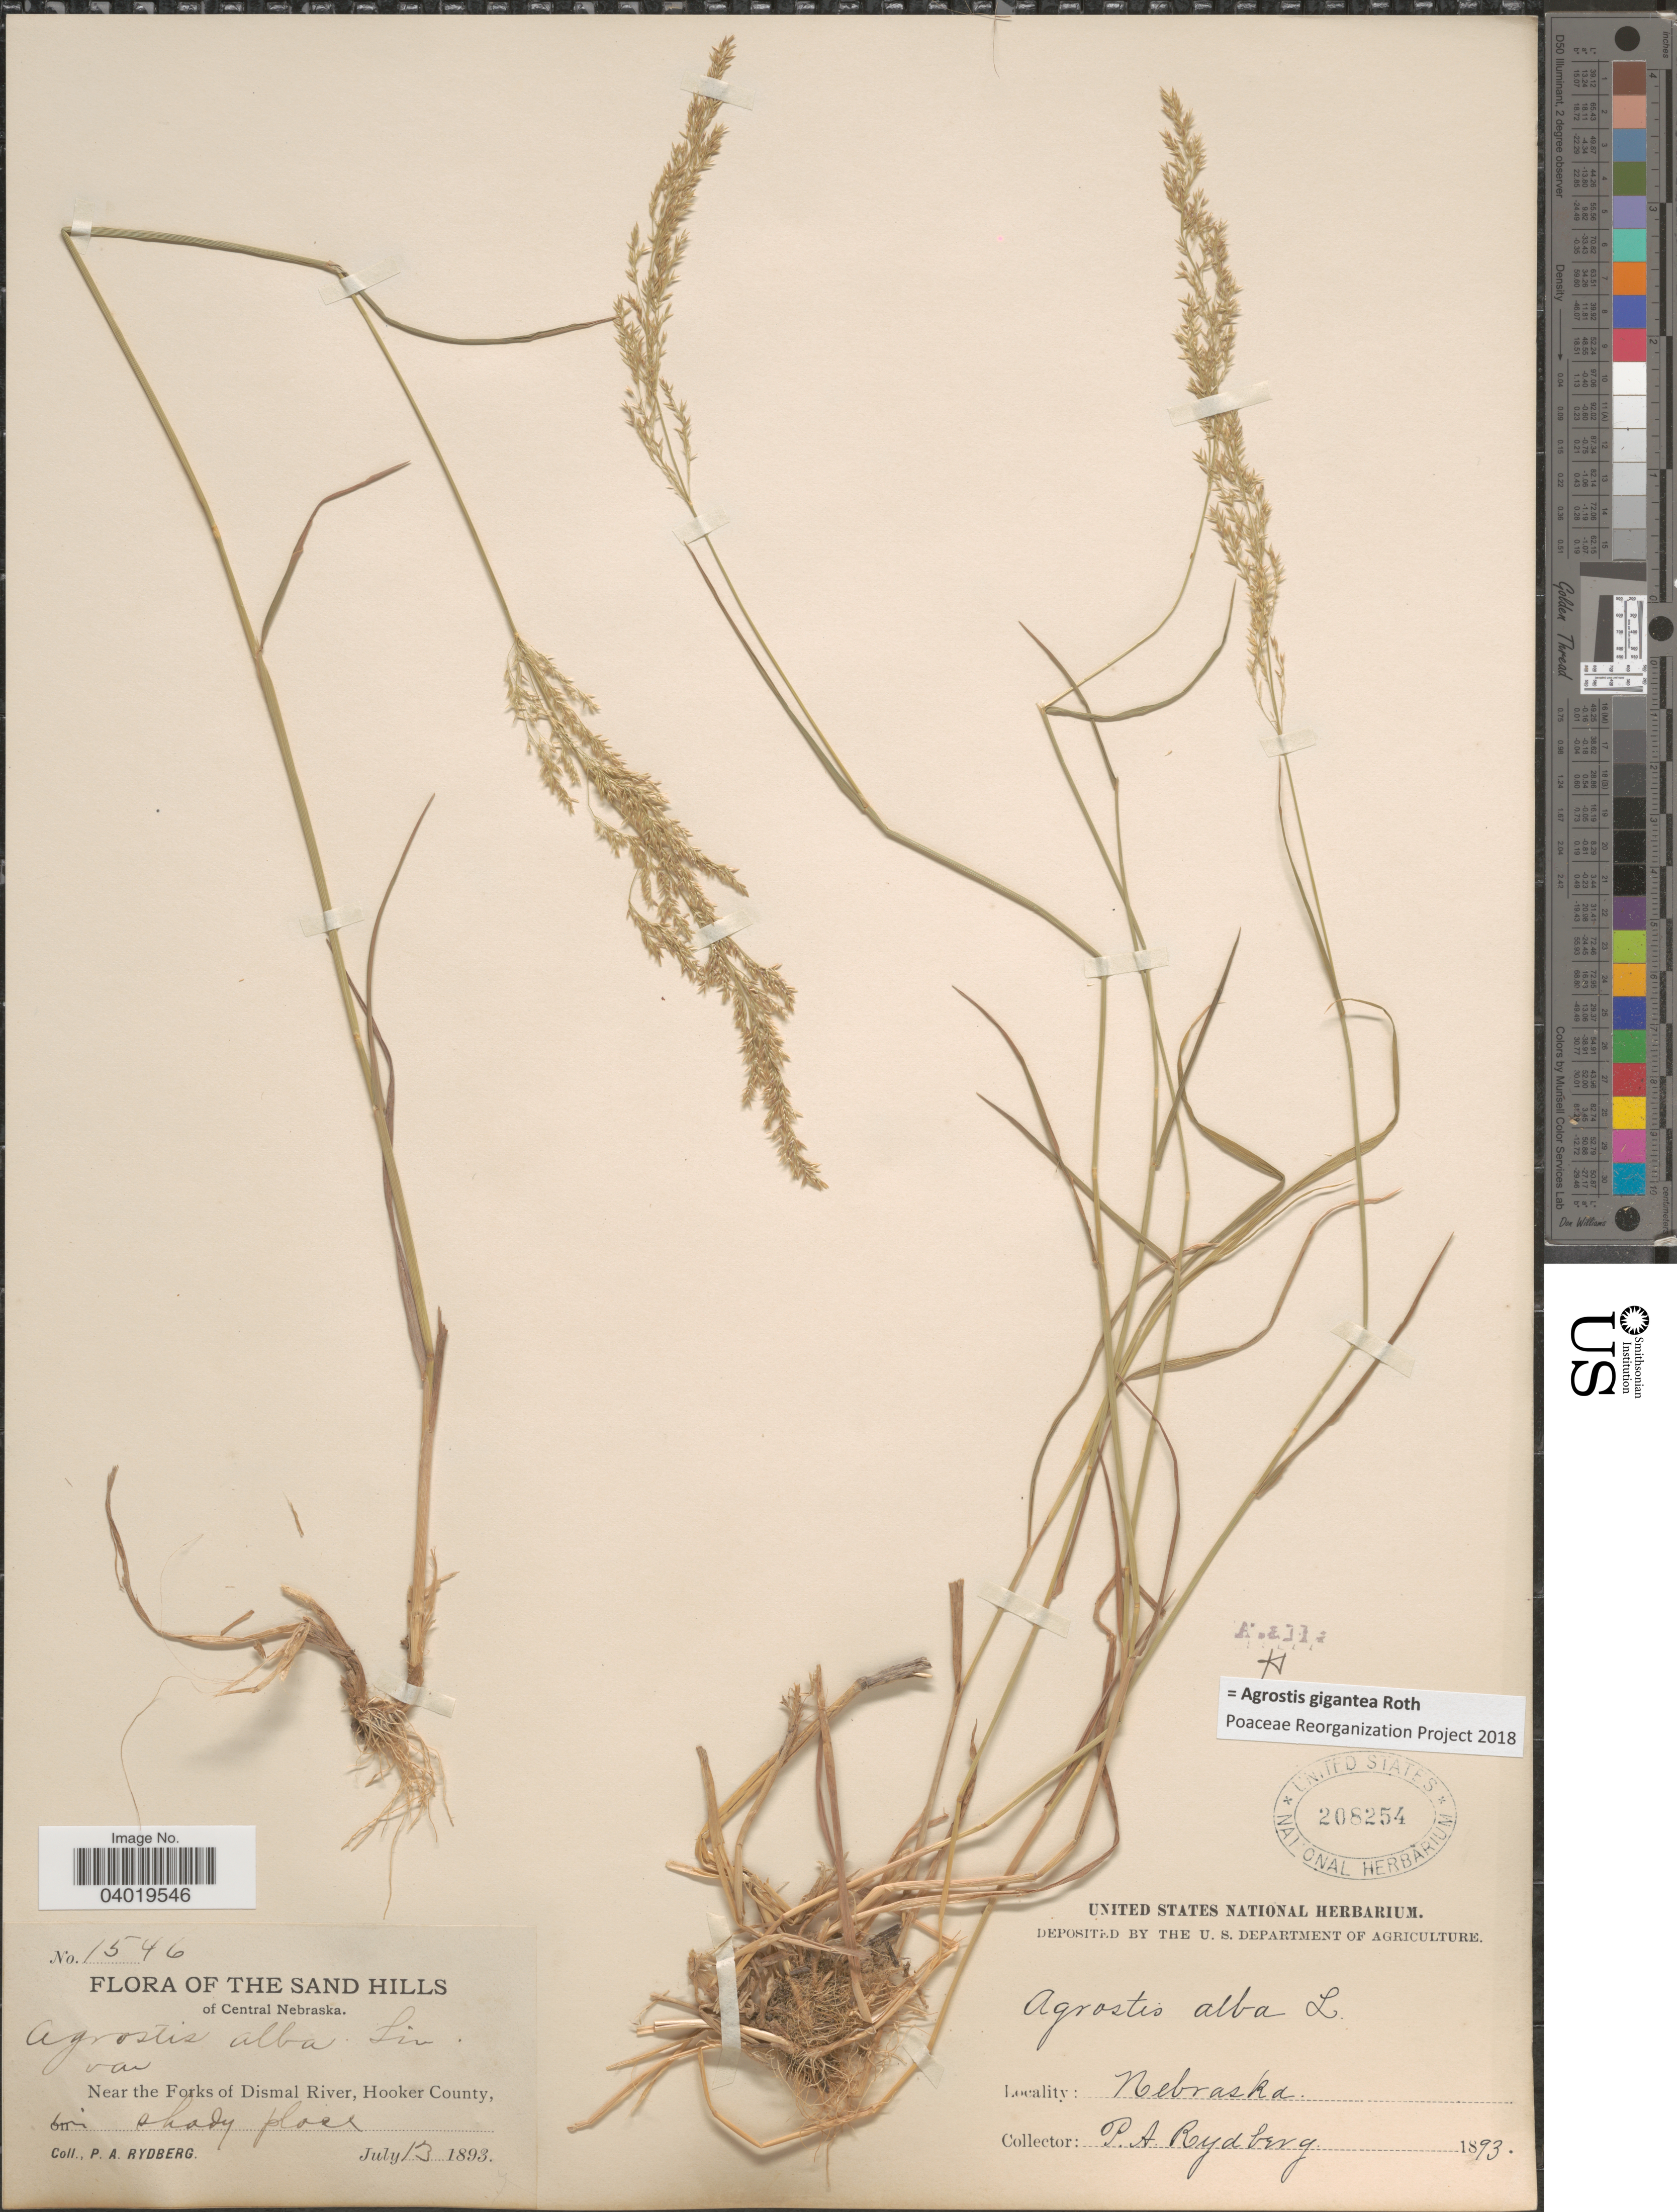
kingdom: Plantae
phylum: Tracheophyta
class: Liliopsida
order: Poales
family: Poaceae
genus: Agrostis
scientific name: Agrostis gigantea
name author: Roth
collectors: P. A. Rydberg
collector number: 1546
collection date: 1893-07-13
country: United States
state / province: Nebraska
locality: The Sand Hills of Central Nebraska. Near the Forks of Dismal River, Hooker County.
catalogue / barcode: US 208254